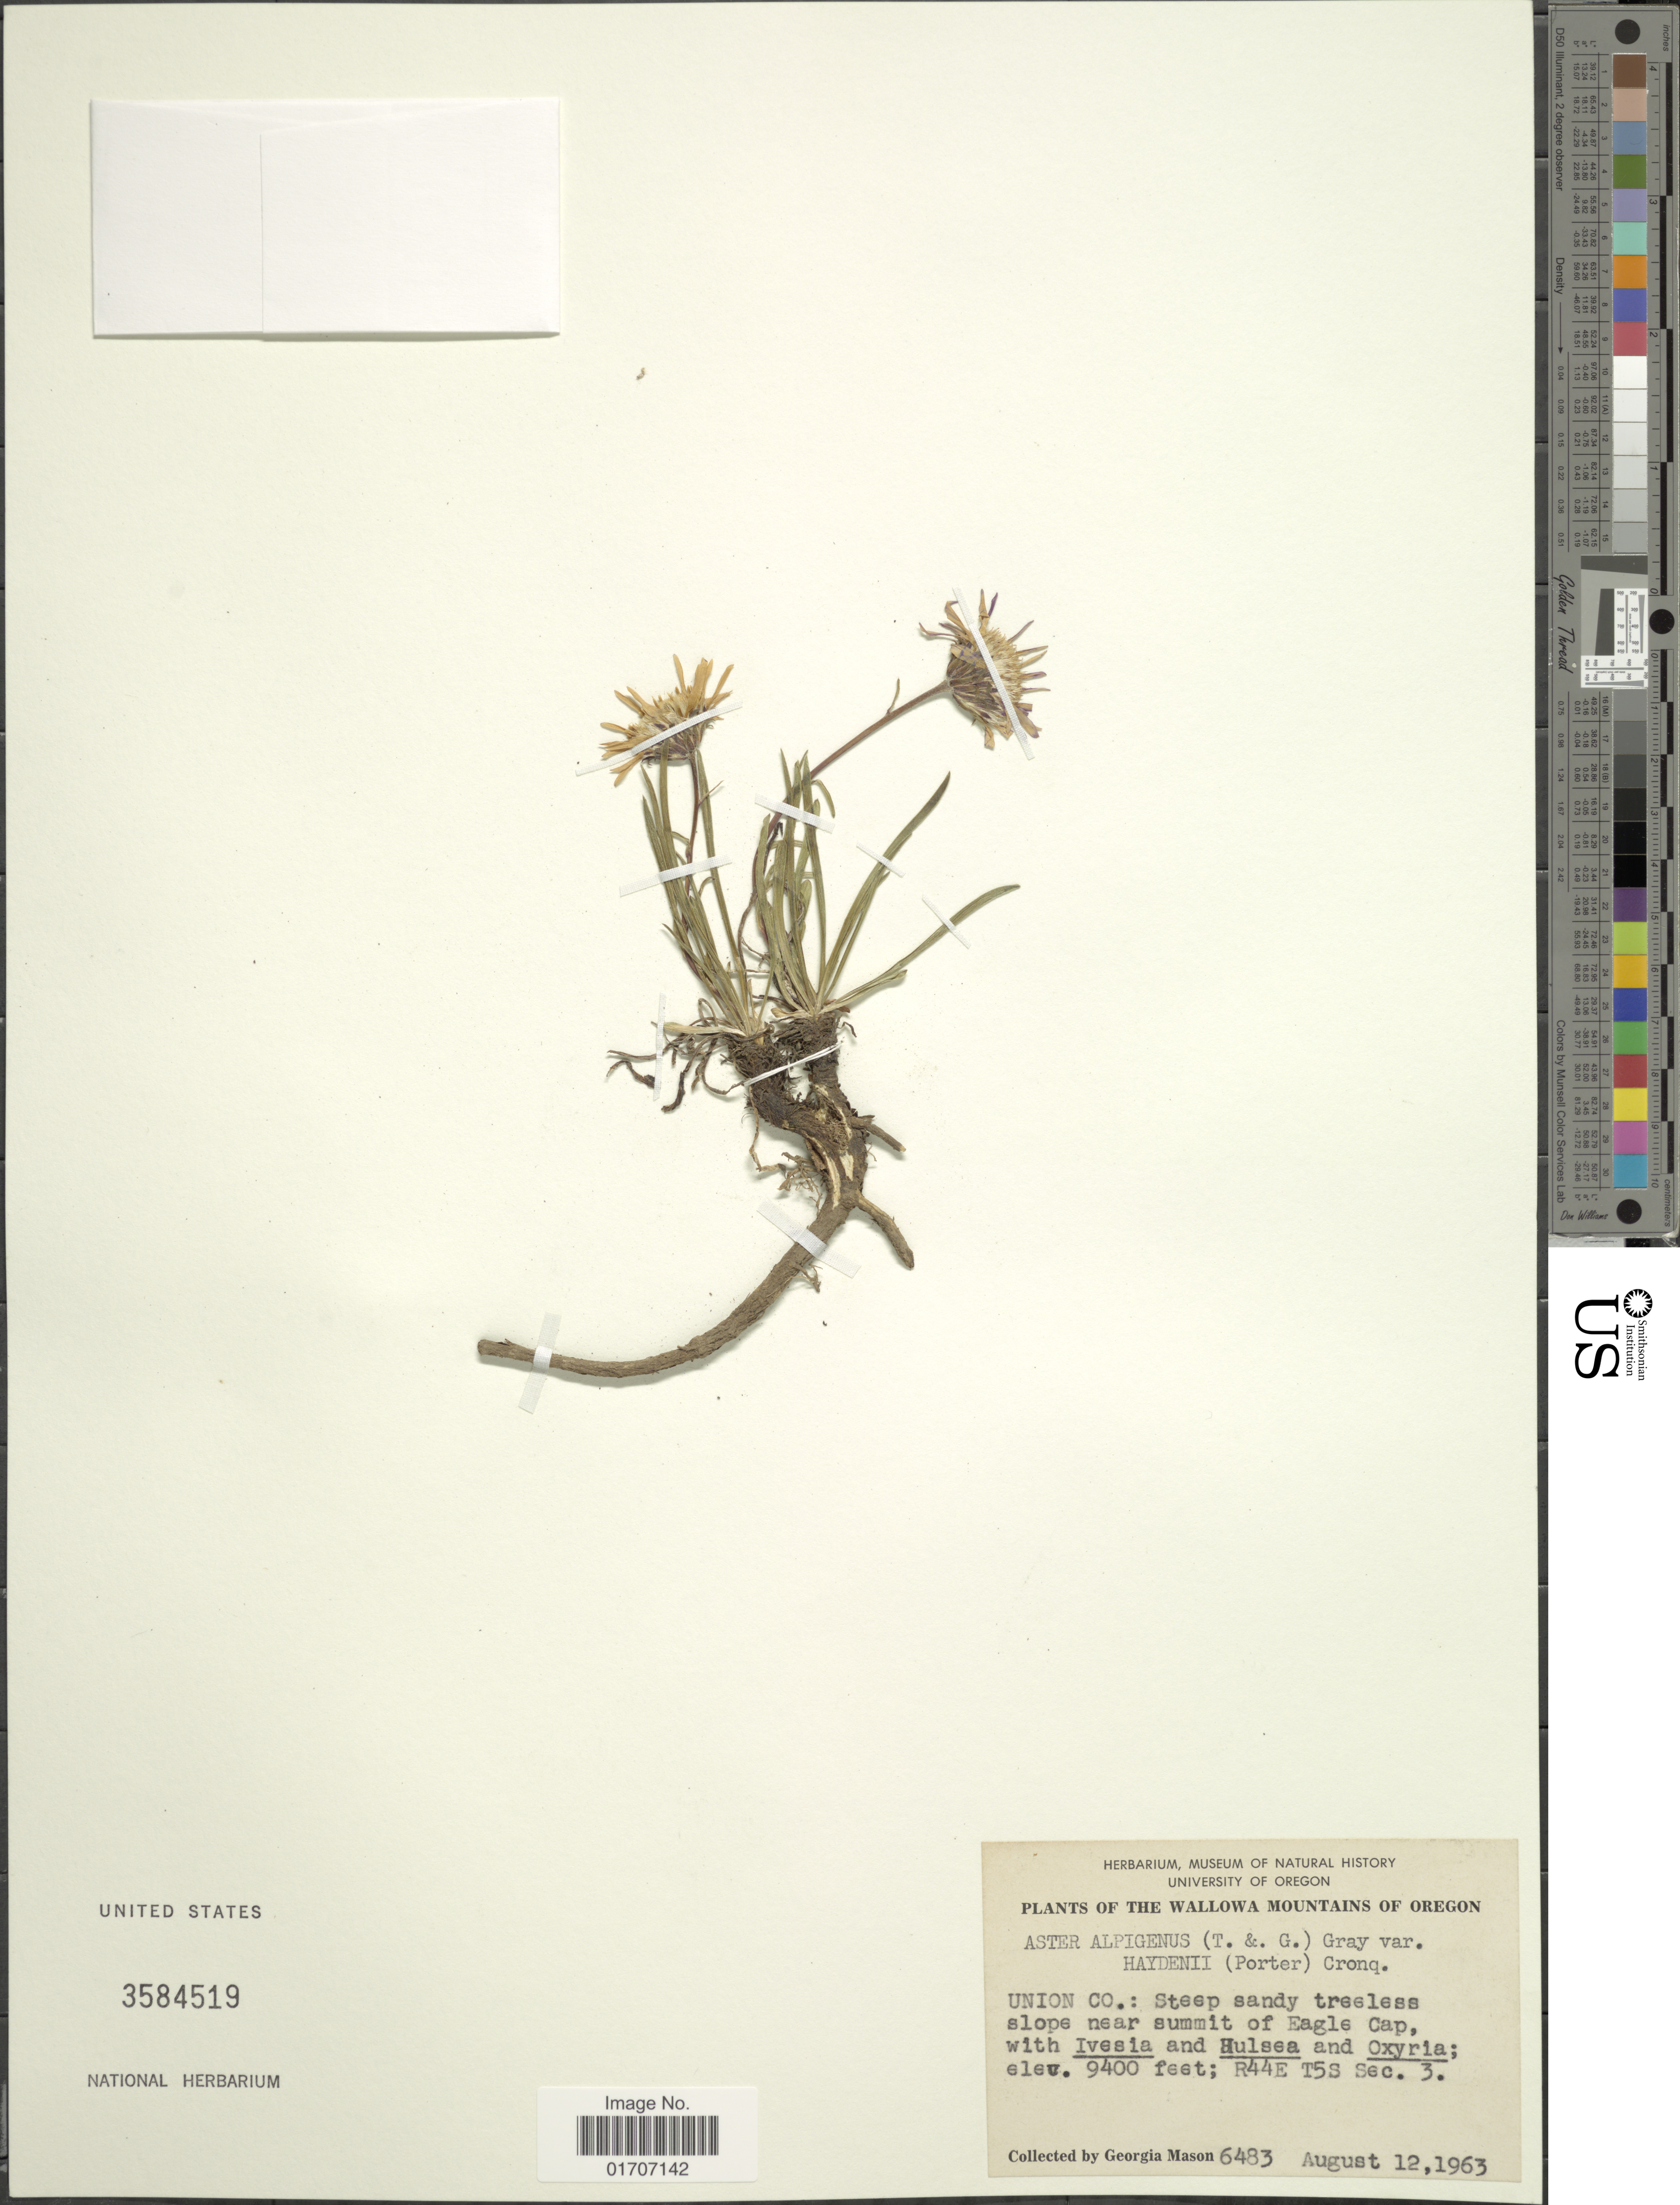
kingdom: Plantae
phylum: Tracheophyta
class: Magnoliopsida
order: Asterales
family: Asteraceae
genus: Oreostemma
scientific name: Oreostemma alpigenum var. andersonii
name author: (A. Gray) G.L. Nesom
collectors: G. Mason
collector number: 6483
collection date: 1963-08-12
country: United States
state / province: Oregon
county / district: Union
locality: Wallowa Mountains of Oregon. Union Co.: Steep sandy tresless slope near summit of Eagle Cap.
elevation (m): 2865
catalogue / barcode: US 3584519